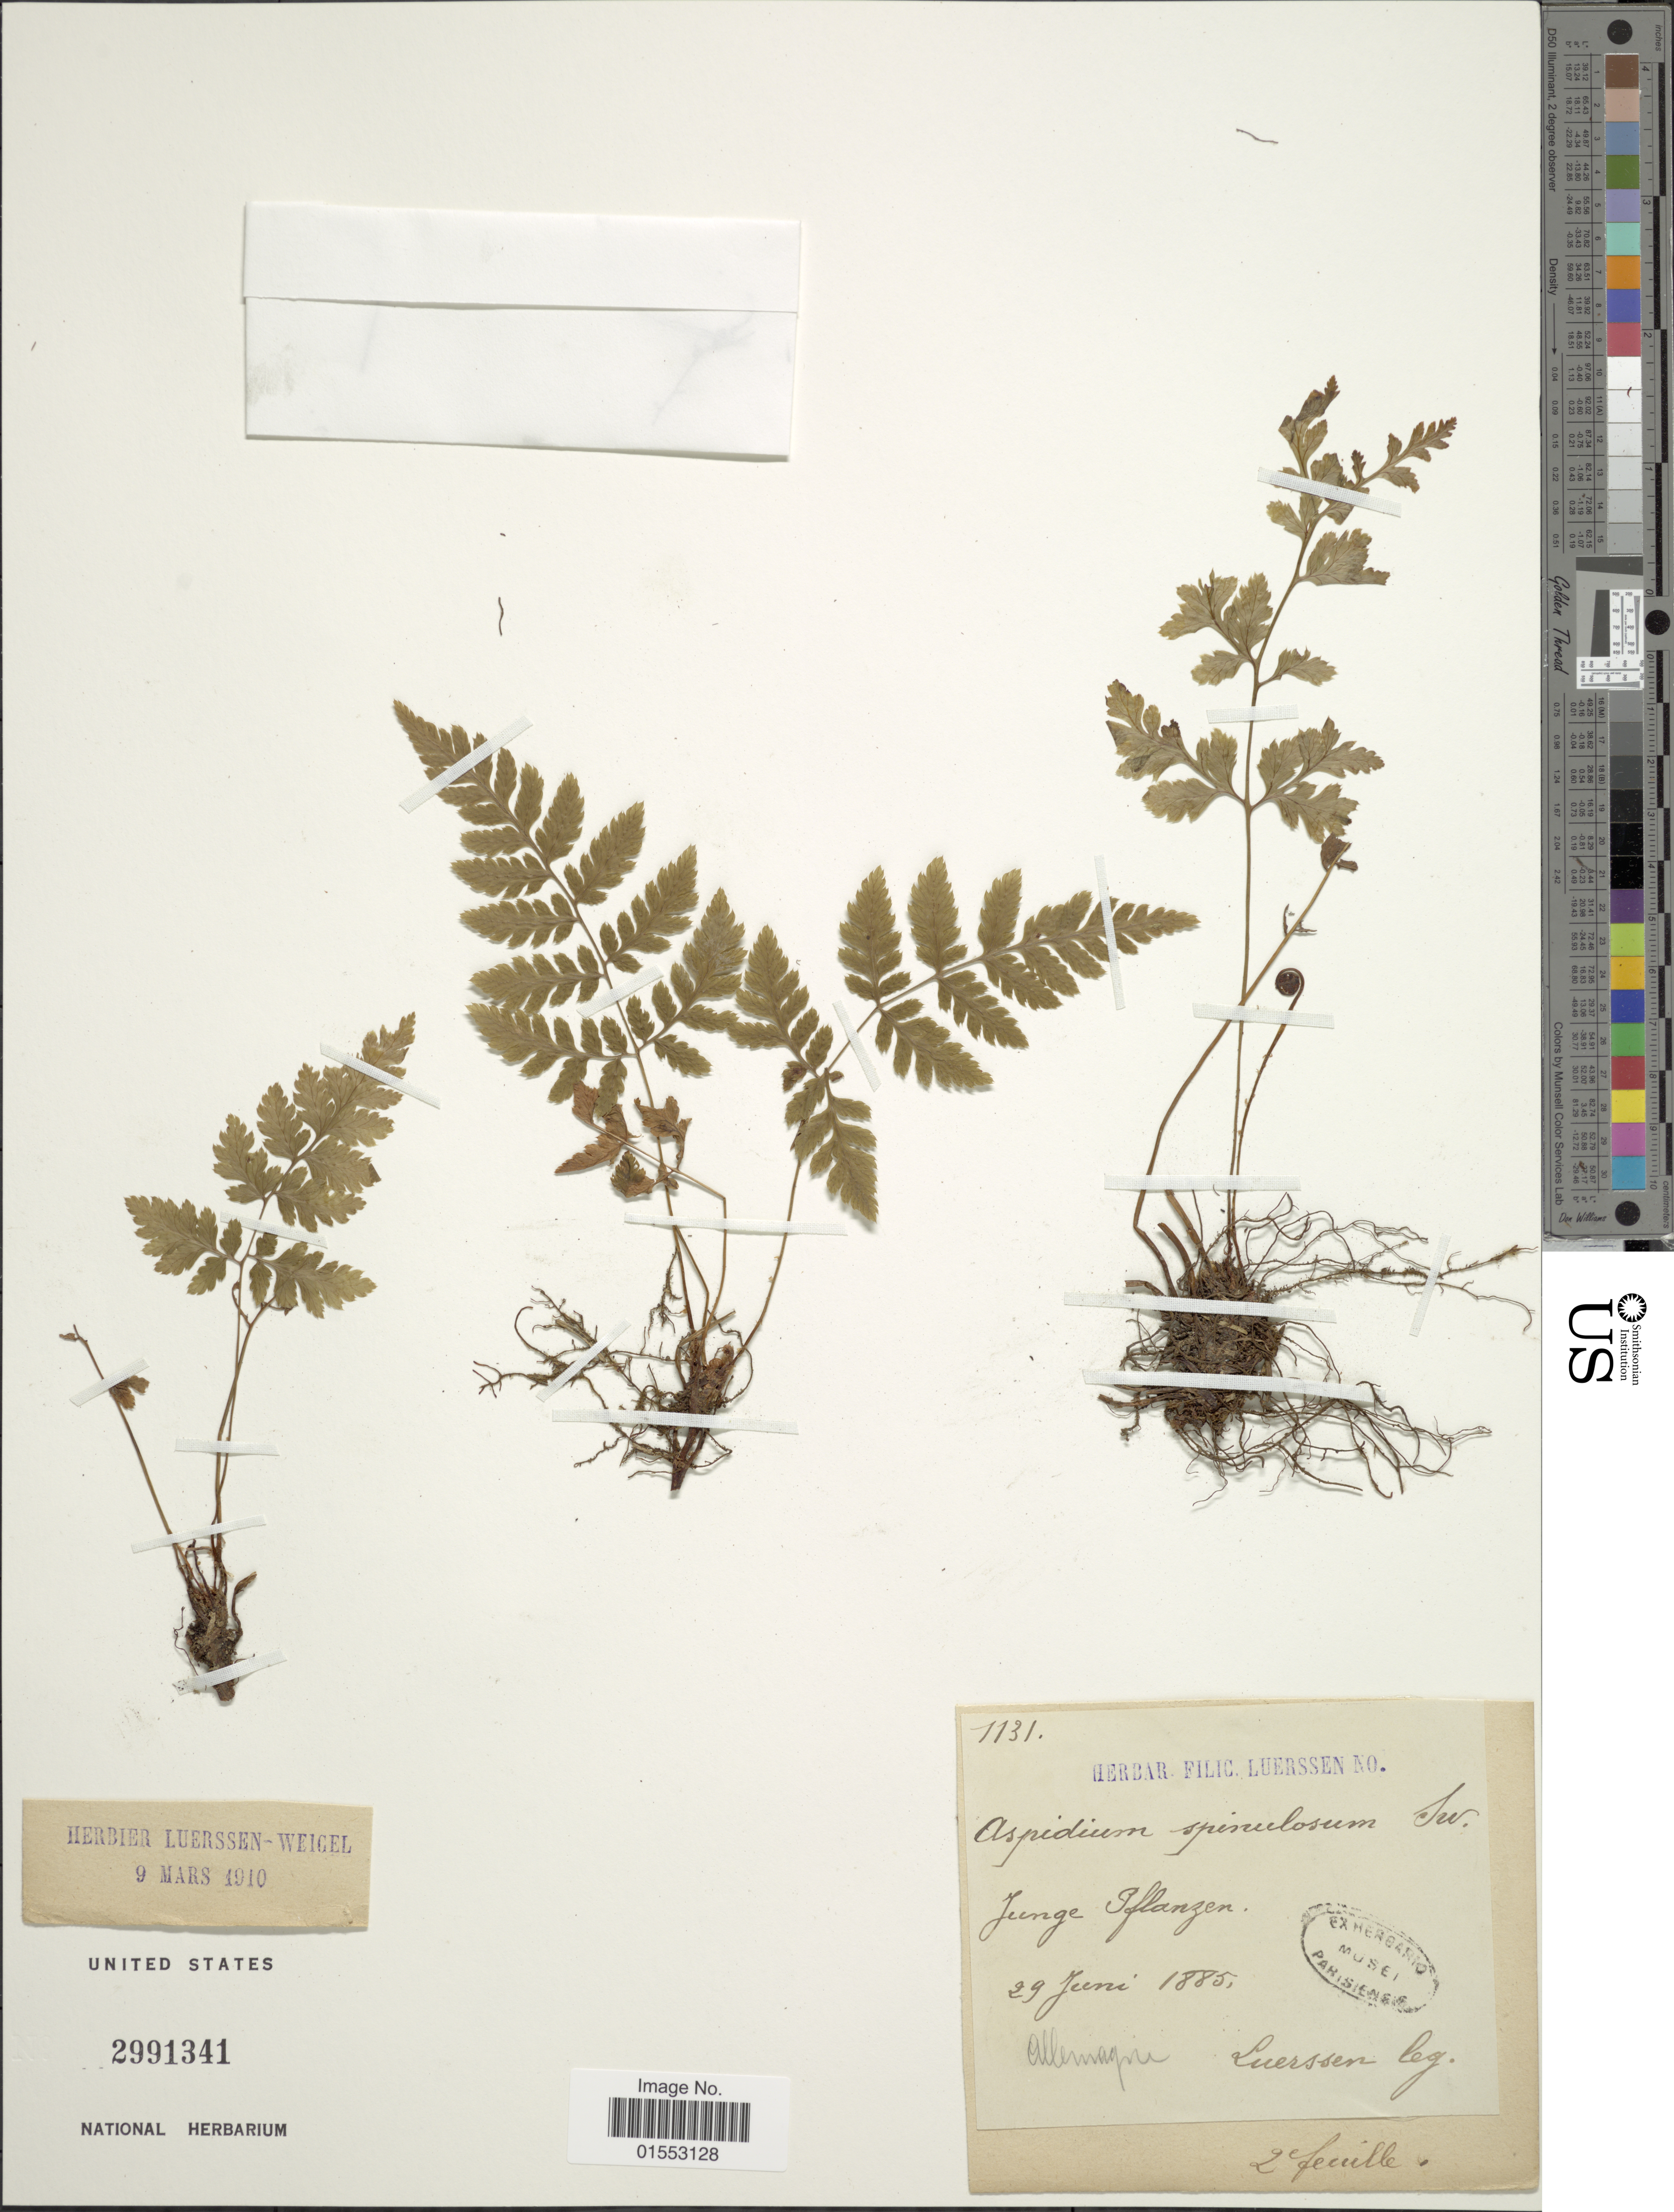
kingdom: Plantae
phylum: Tracheophyta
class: Polypodiopsida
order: Polypodiales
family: Dryopteridaceae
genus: Dryopteris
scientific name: Dryopteris carthusiana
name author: (Villars) H.P. Fuchs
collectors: Luerssen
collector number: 1131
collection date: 1885-06-29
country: Germany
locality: Allemagne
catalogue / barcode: US 2991341